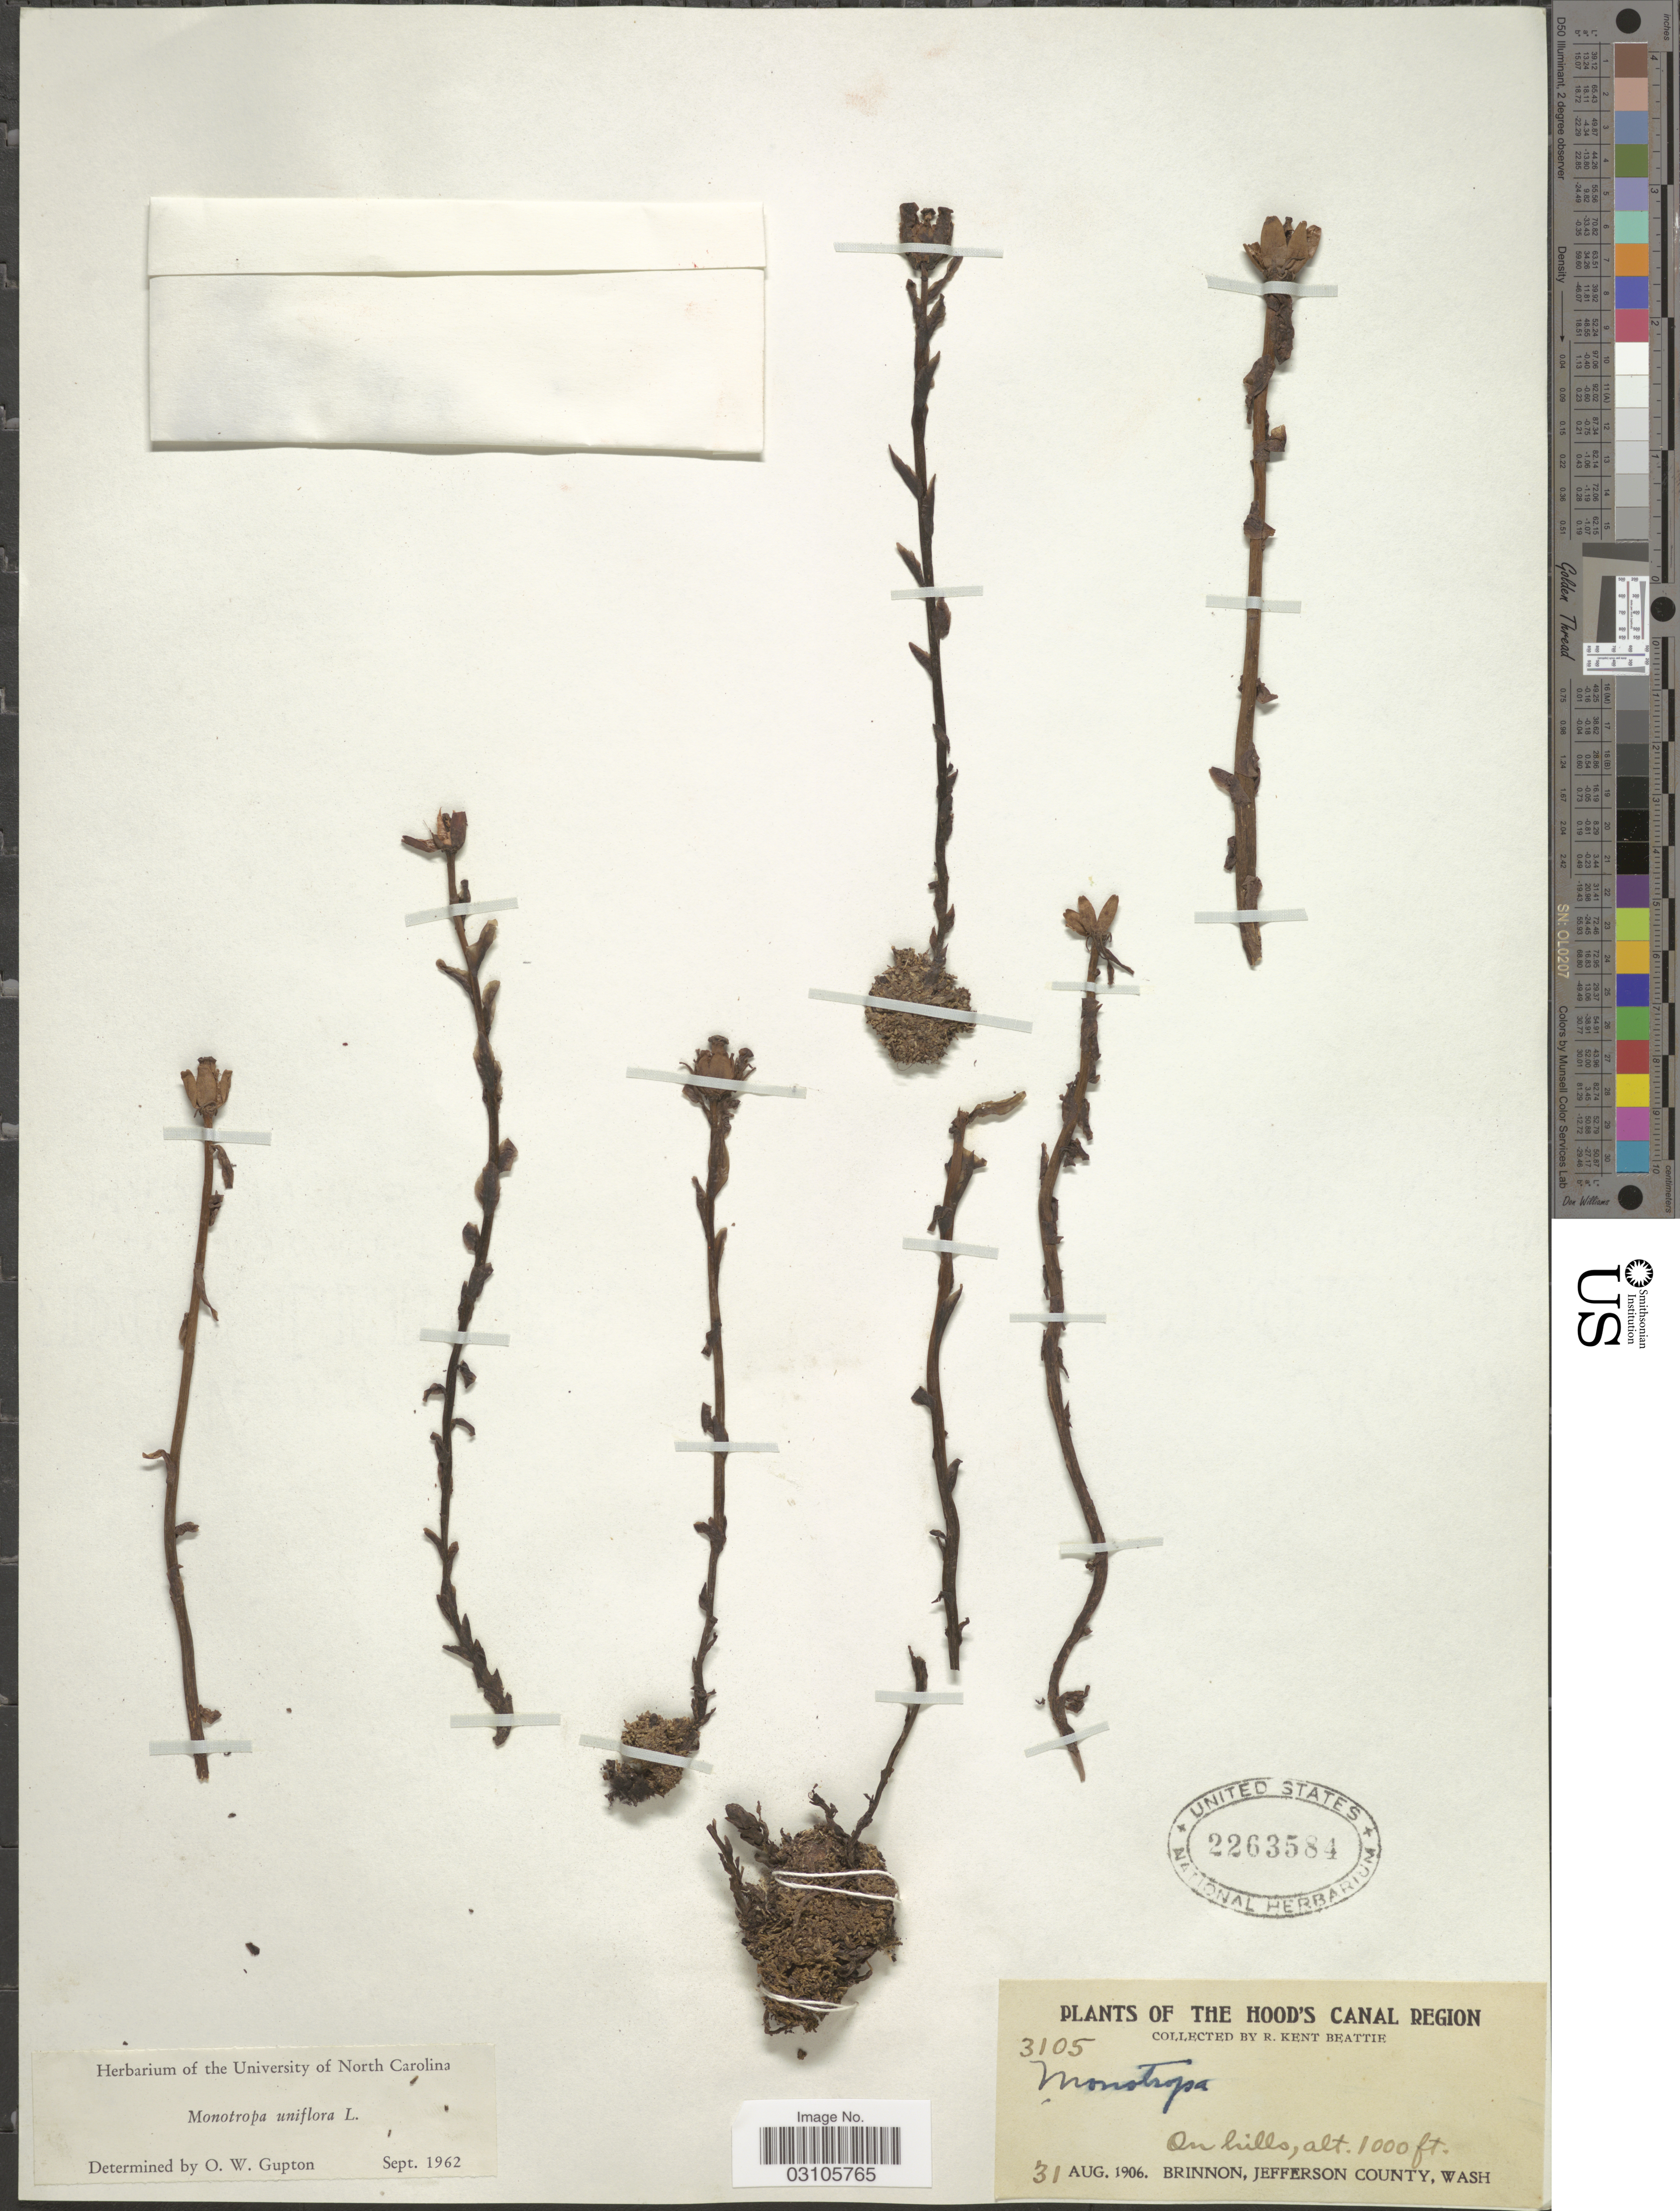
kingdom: Plantae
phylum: Tracheophyta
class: Magnoliopsida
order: Ericales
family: Ericaceae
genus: Monotropa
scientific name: Monotropa uniflora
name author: L.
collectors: R. K. Beattie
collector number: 3105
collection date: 1906-08-31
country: United States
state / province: Washington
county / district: Jefferson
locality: Hood's Canal Region. On hills. Brinnon, Jefferson County.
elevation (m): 305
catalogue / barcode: US 2263584